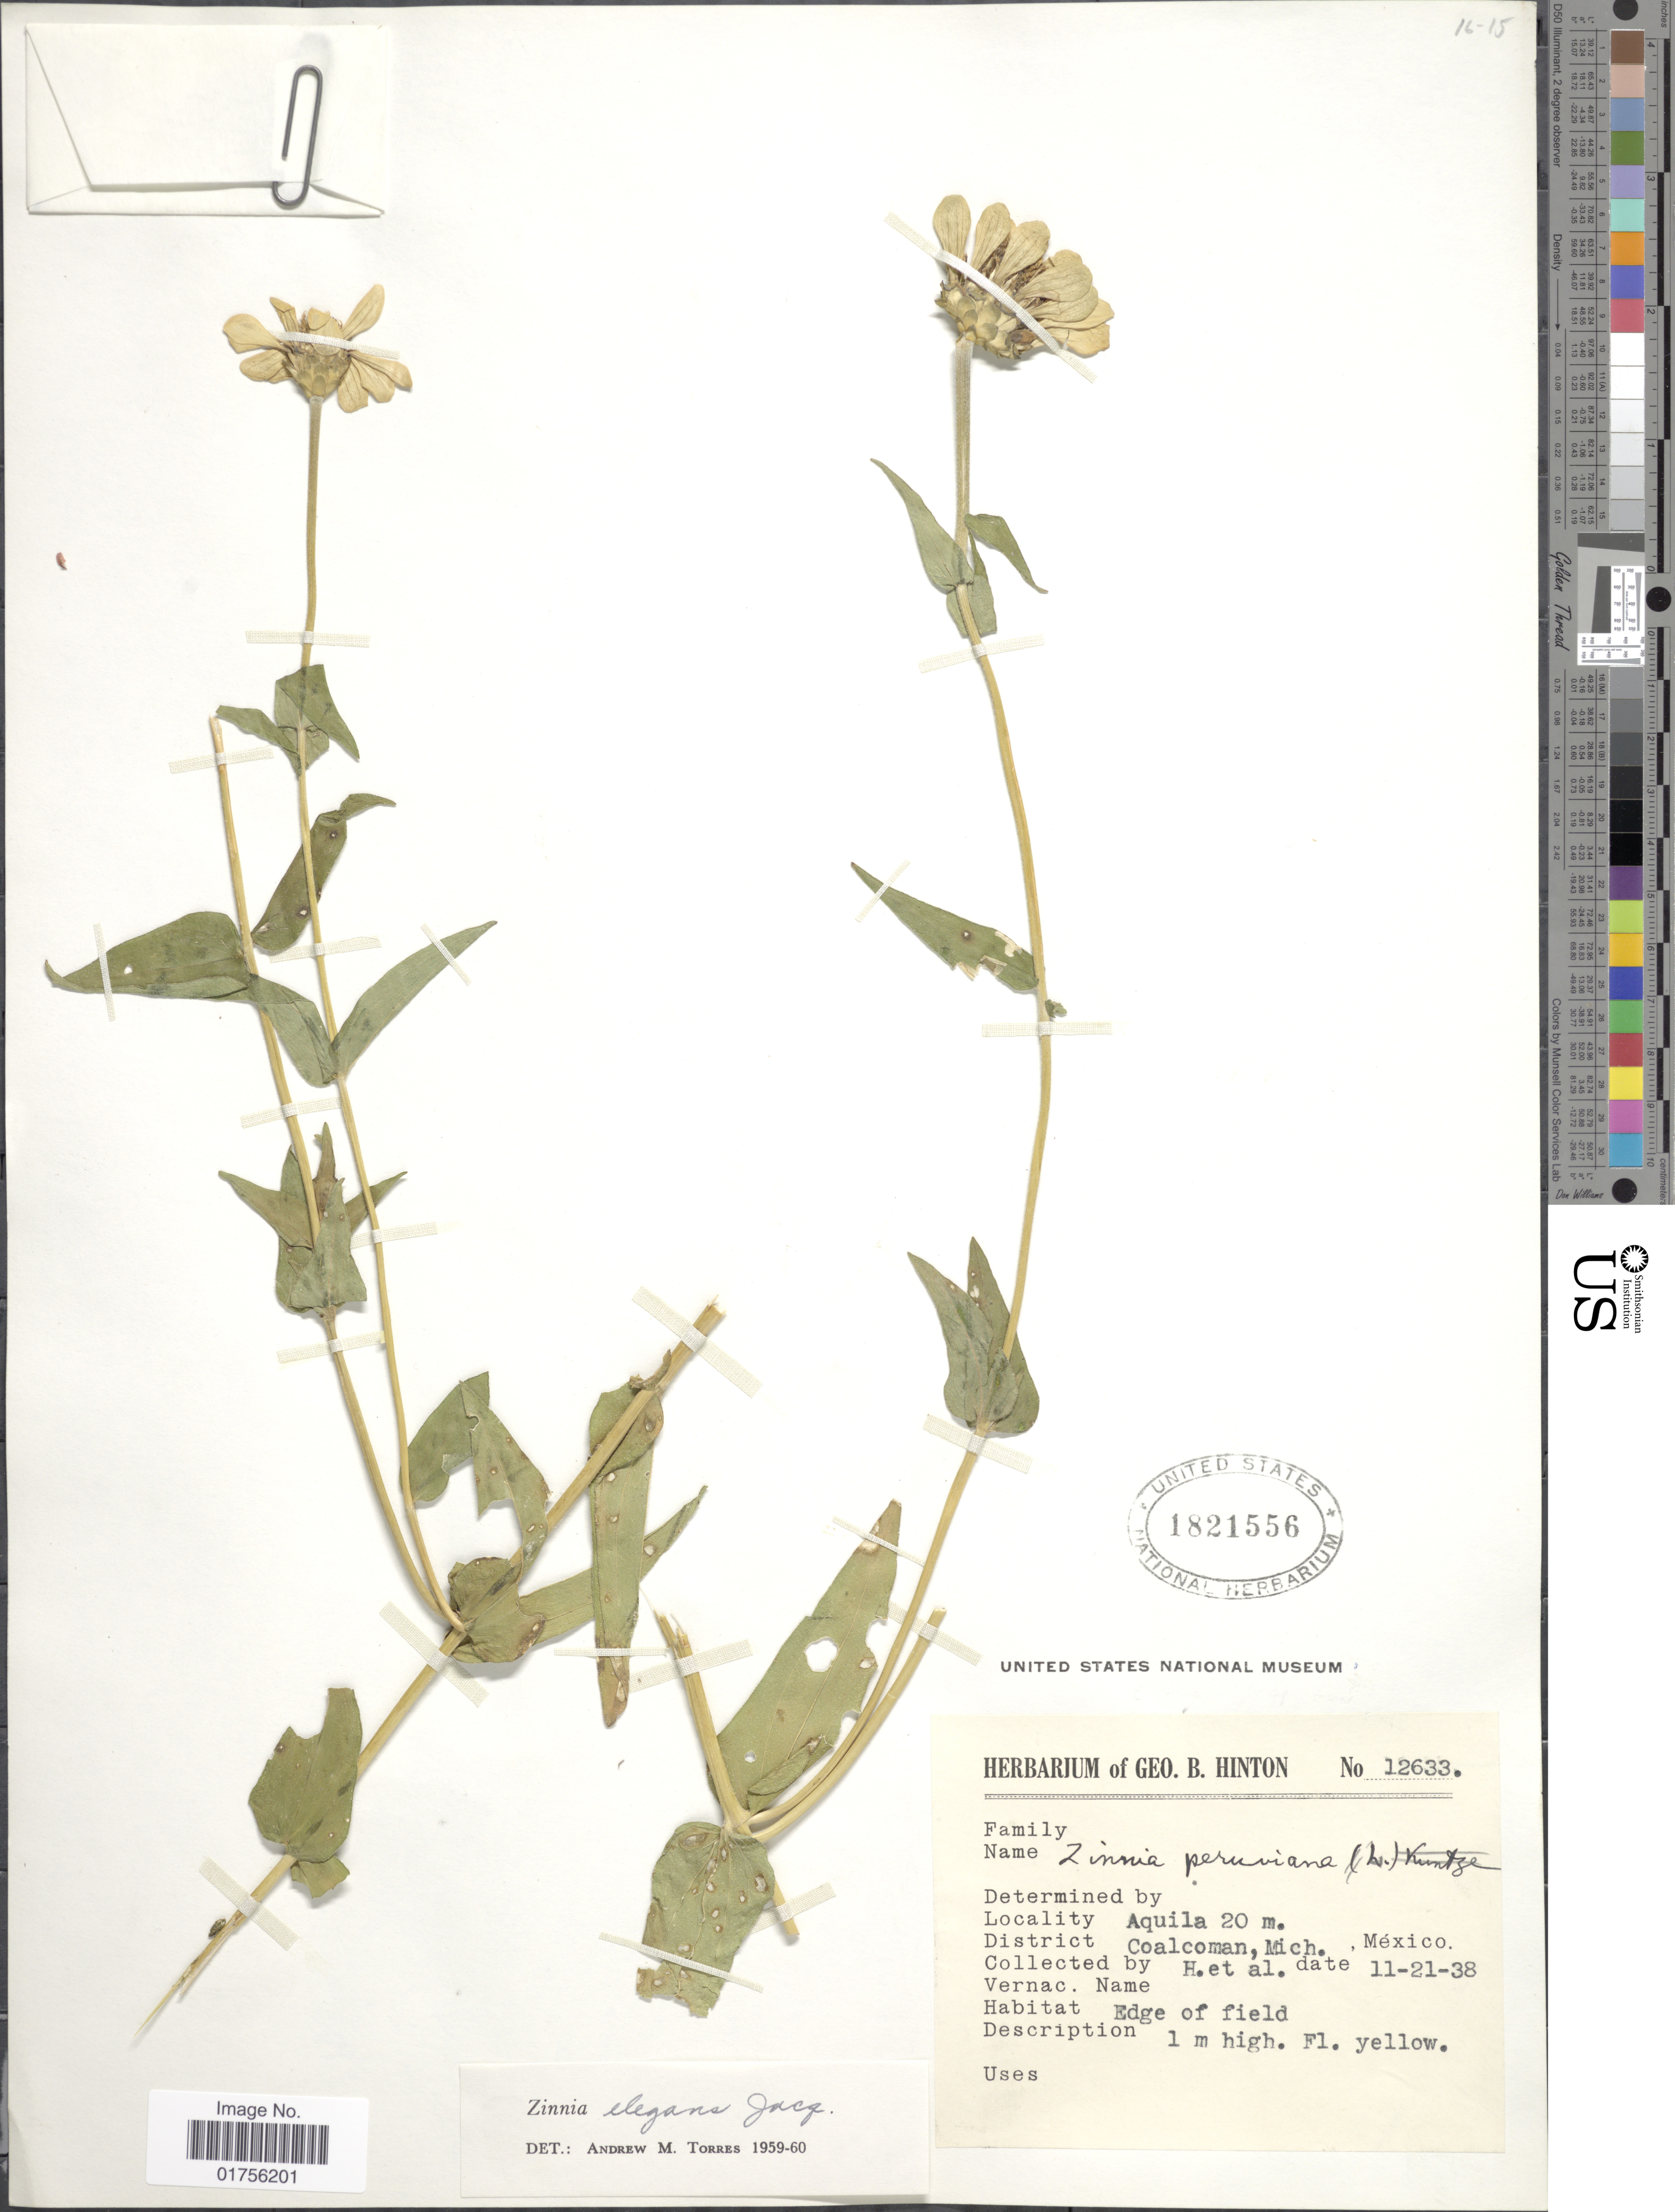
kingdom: Plantae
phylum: Tracheophyta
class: Magnoliopsida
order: Asterales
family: Asteraceae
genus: Zinnia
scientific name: Zinnia elegans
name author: Jacq.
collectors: G. B. Hinton & et al.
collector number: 12633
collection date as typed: Transcribed d/m/y: 21/11/38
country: Mexico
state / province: Michoacán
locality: Aguila, District Coalcoman, Mich. Mexico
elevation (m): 20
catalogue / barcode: US 1821556